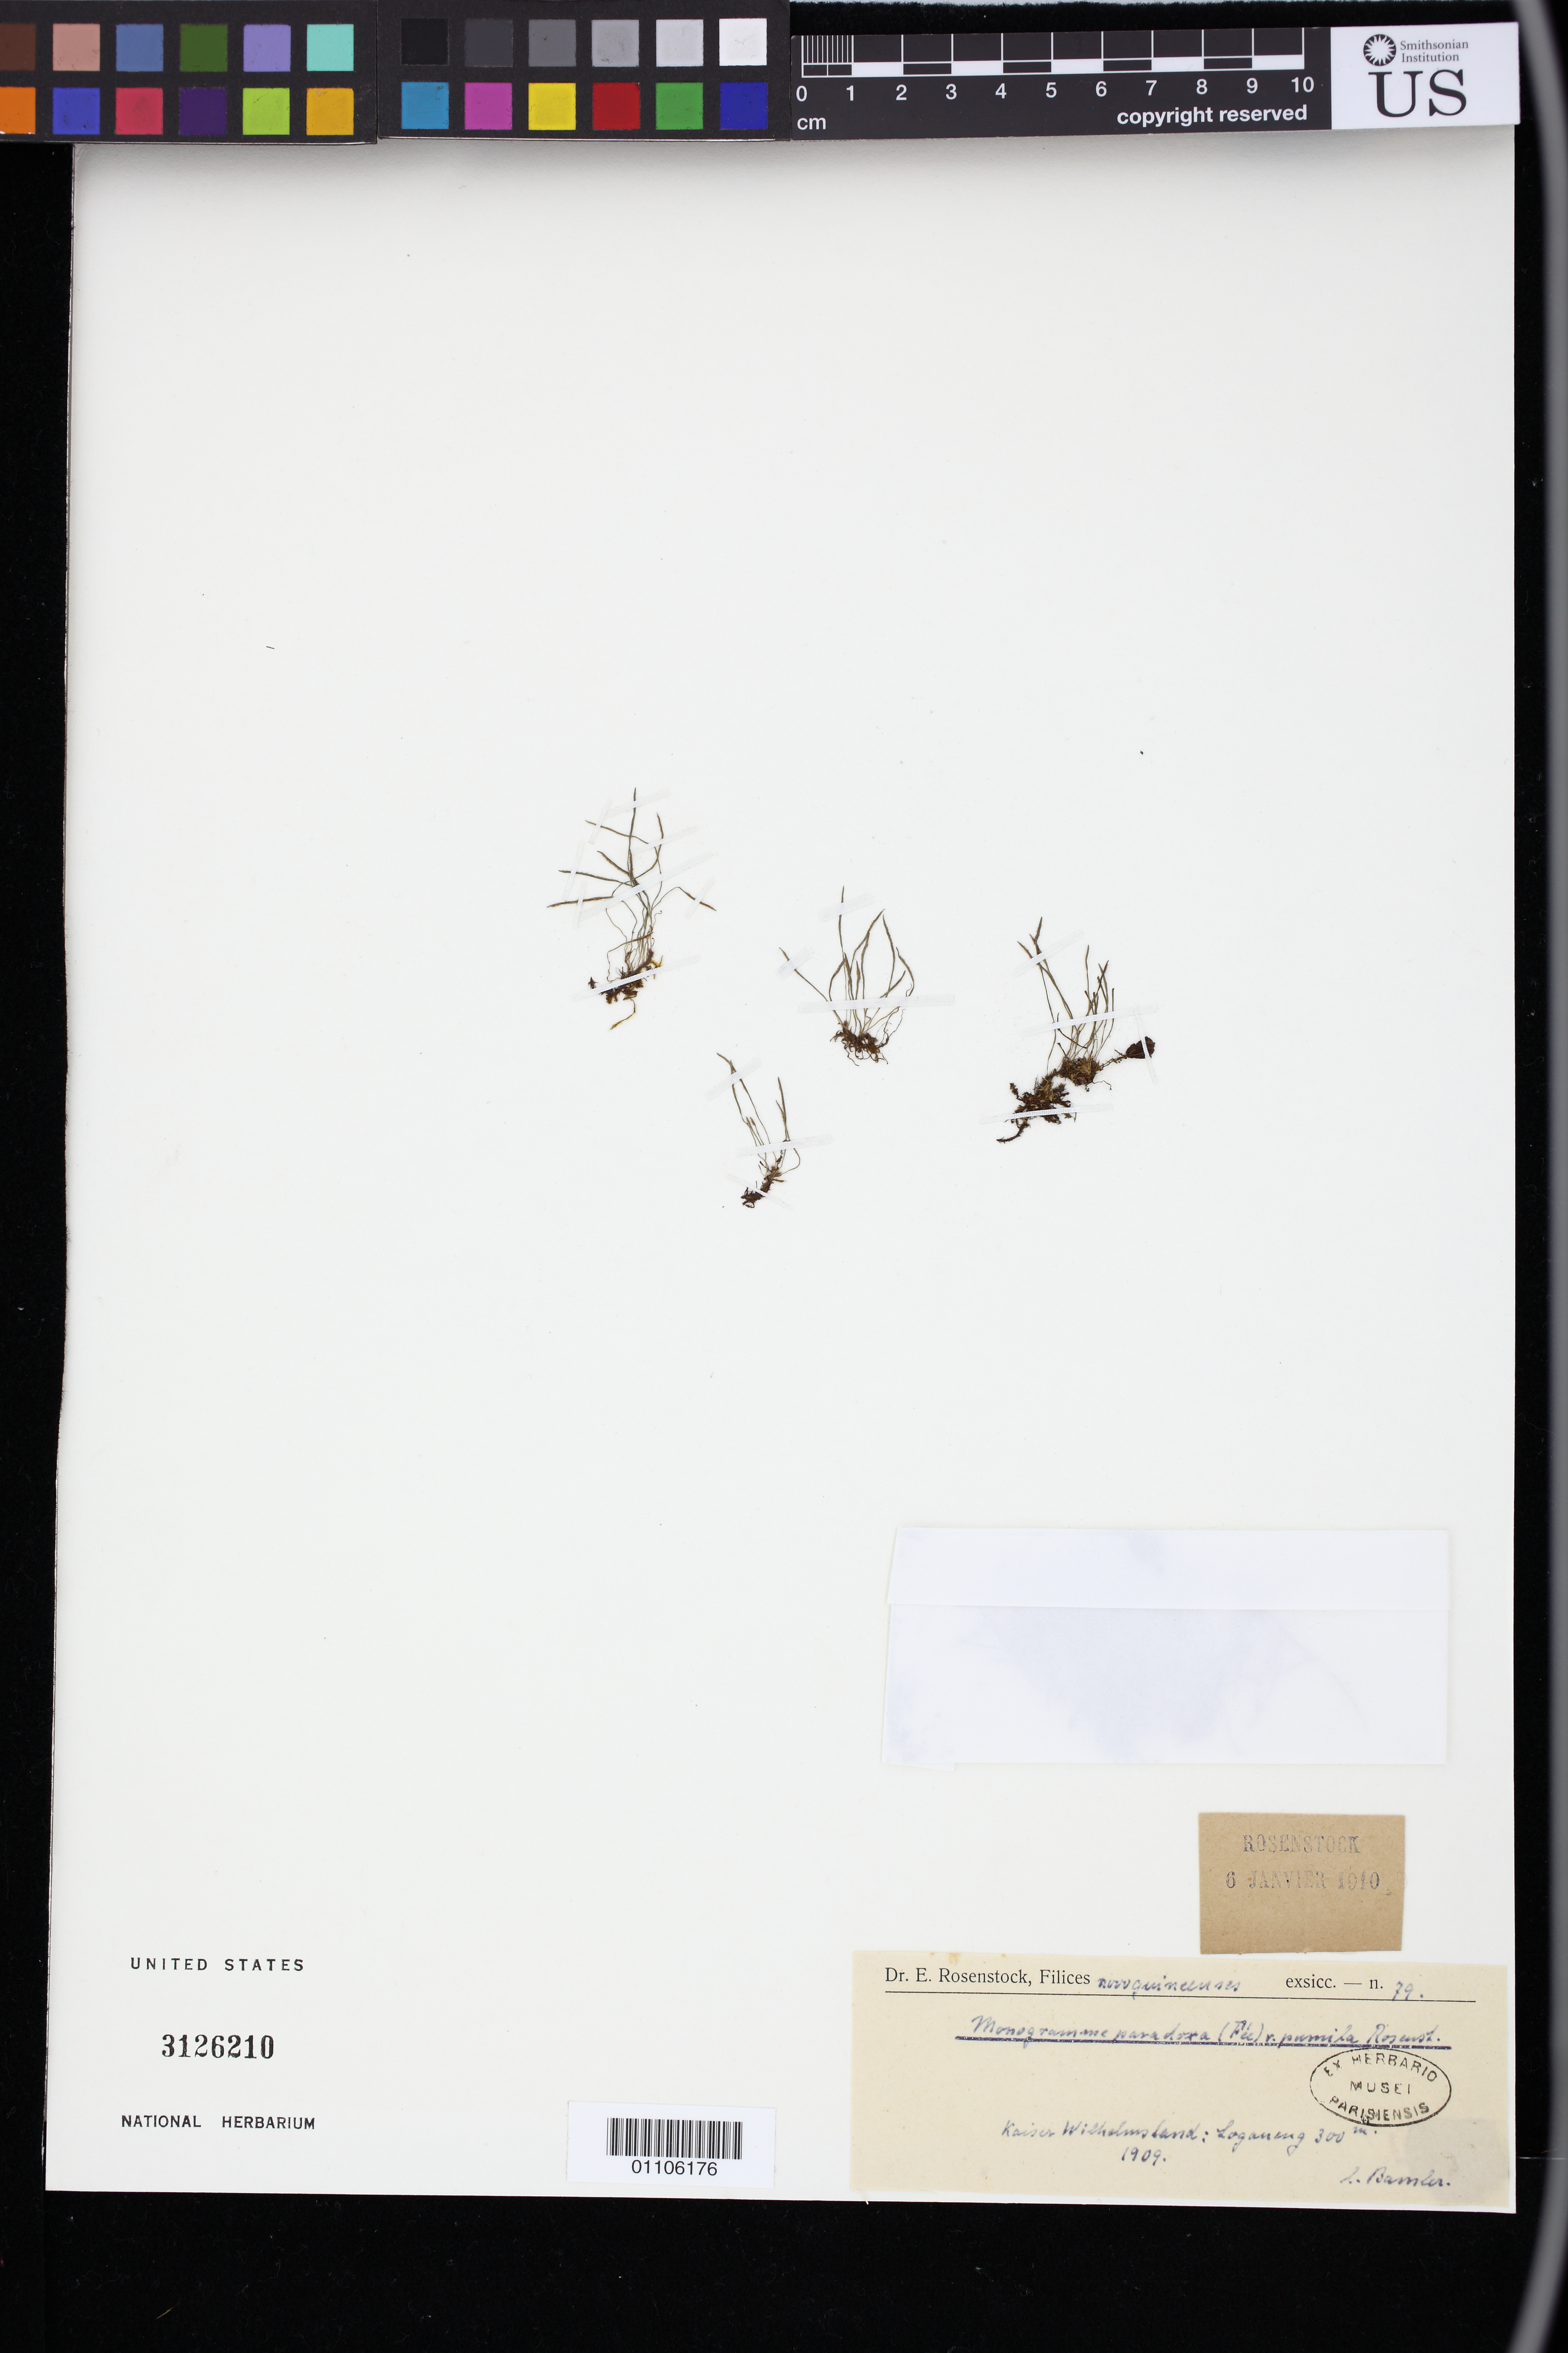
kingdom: Plantae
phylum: Tracheophyta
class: Polypodiopsida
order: Polypodiales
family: Pteridaceae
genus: Monogramma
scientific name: Monogramma paradoxa var. novoguineensis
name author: Rosenst.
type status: Isotype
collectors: G. Bamler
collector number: Exsicc. 79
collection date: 1909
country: Papua New Guinea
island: New Guinea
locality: Kaiser Wilhelmsland: Loganeng.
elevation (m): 300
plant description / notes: Annotated as "var. pumila Rosenst.", name apparently never published.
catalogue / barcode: US 3126210